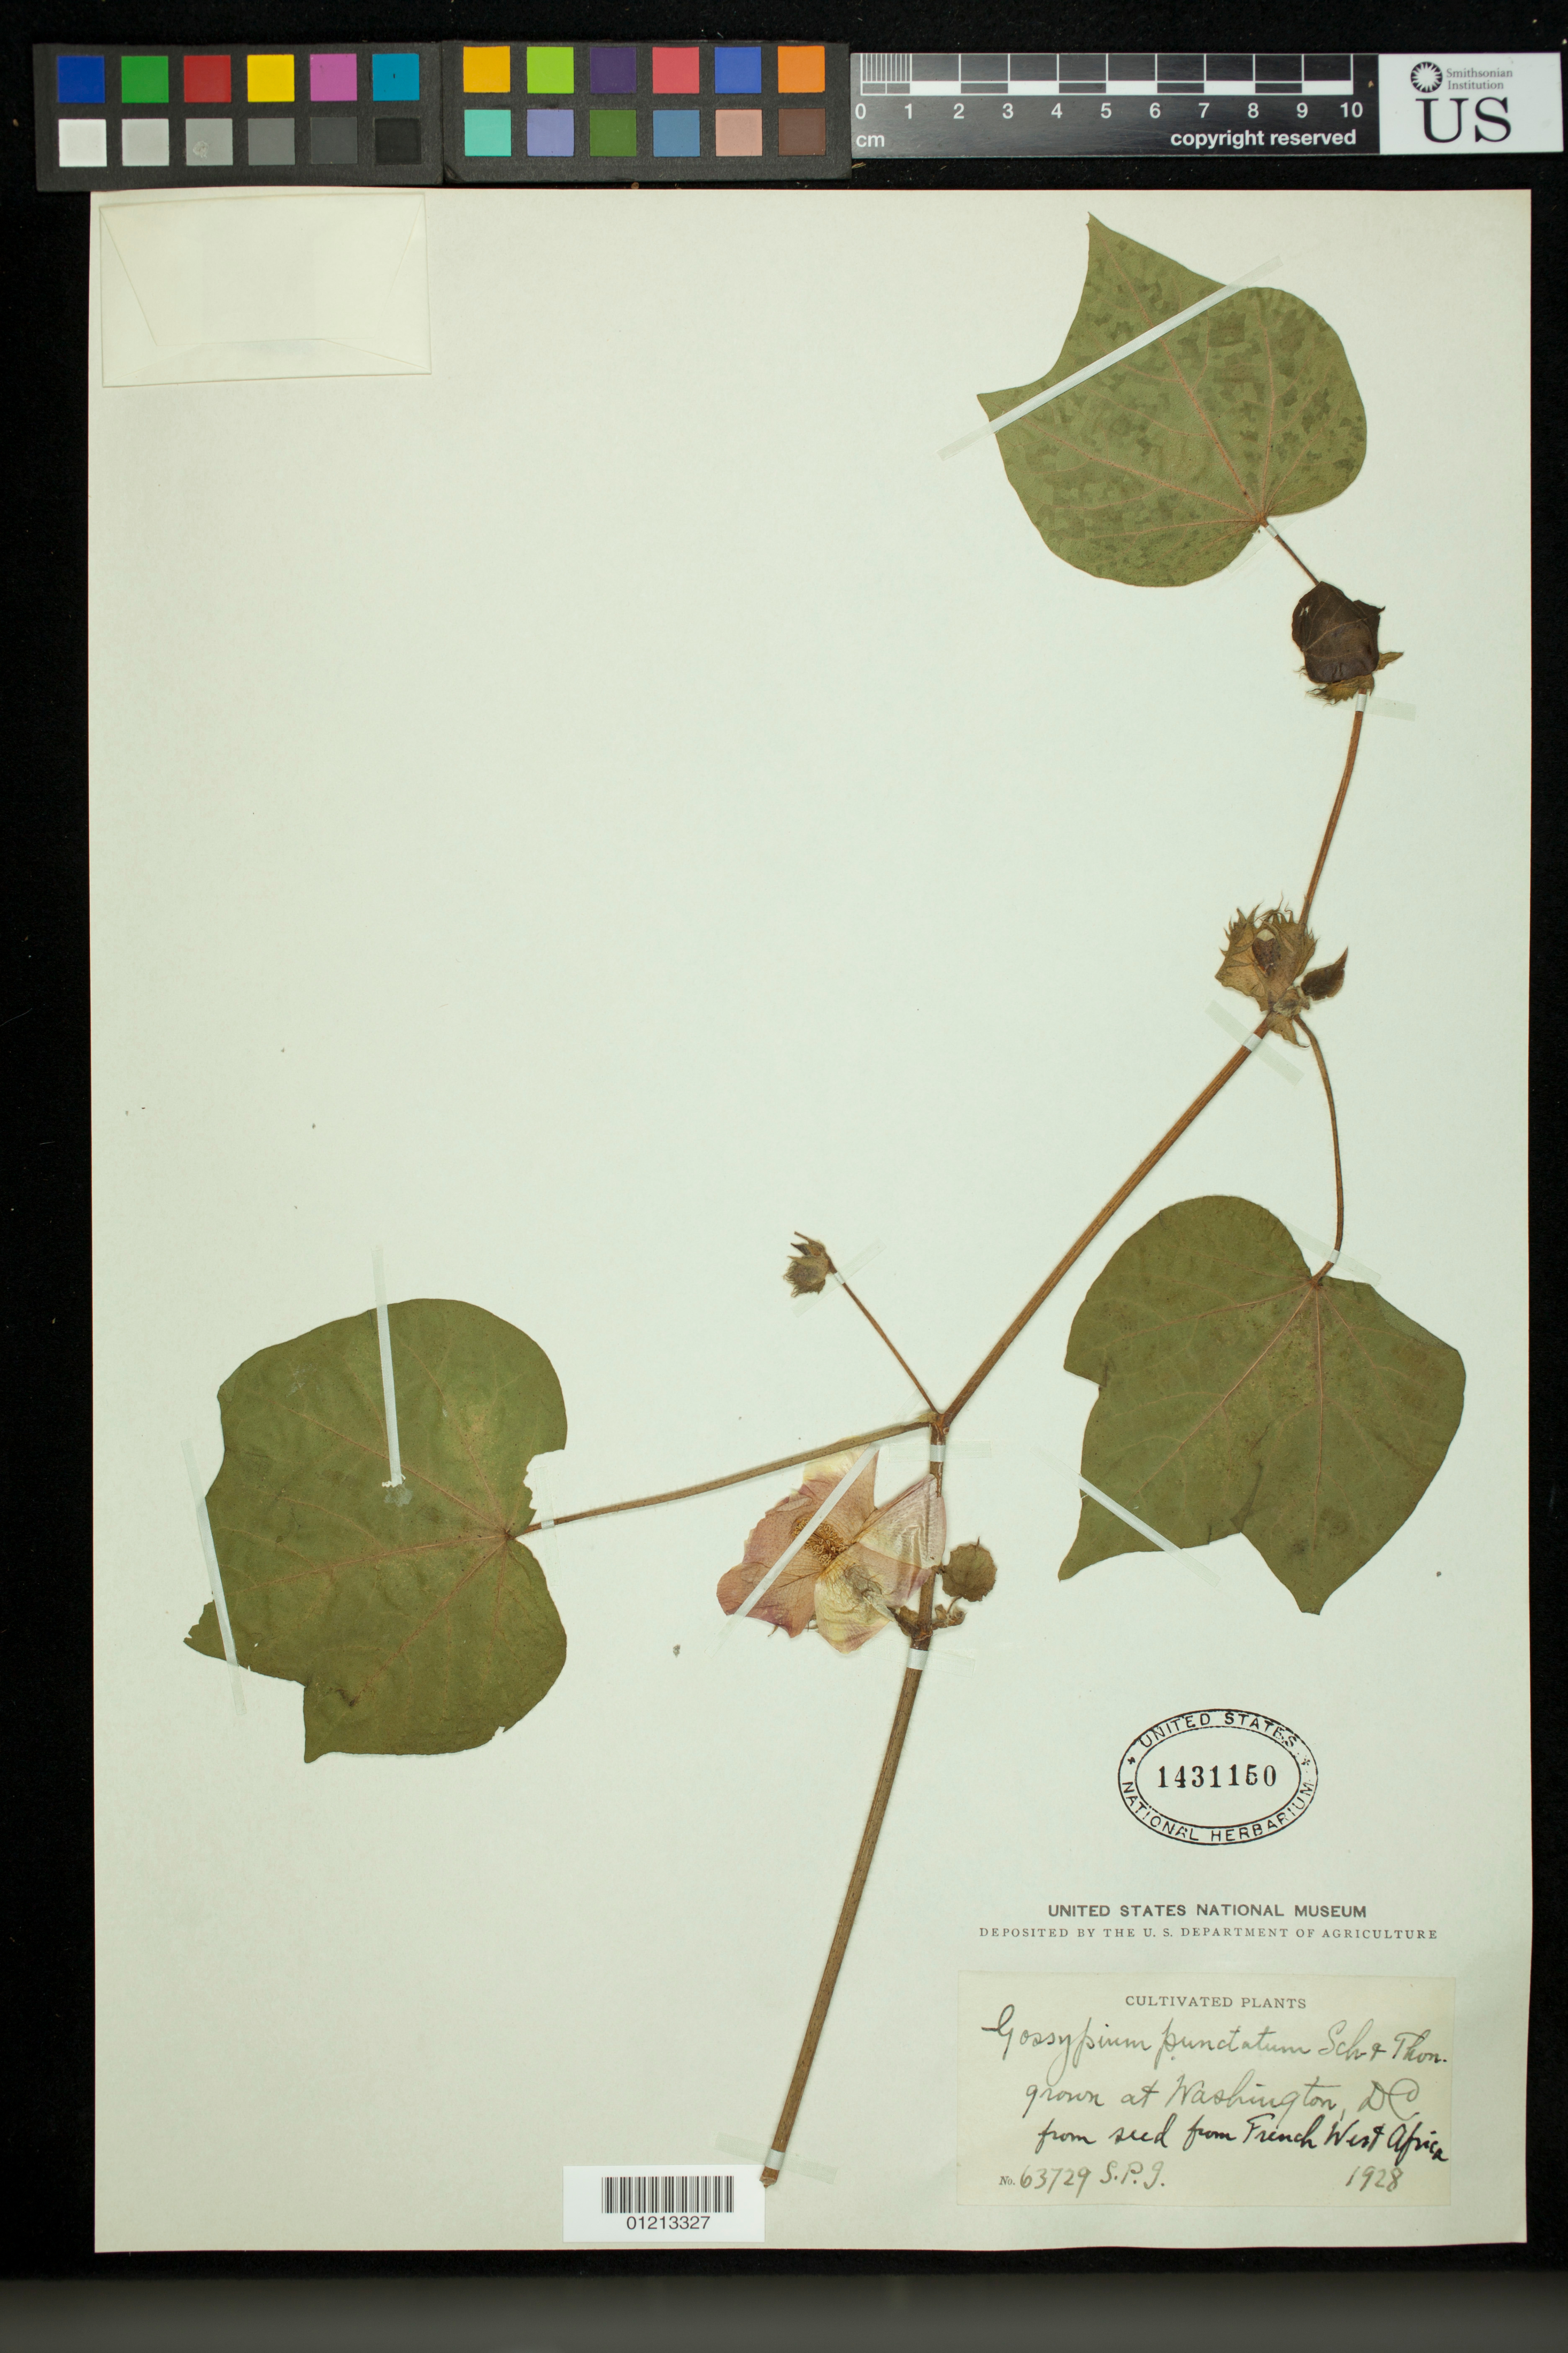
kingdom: Plantae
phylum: Tracheophyta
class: Magnoliopsida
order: Malvales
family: Malvaceae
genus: Gossypium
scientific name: Gossypium punctatum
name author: Schumach. & Thonn.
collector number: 63729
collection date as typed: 1928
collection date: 1928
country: United States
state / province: District of Columbia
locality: Grown at Washington, DC from seed from French West Africa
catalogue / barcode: US 1431150